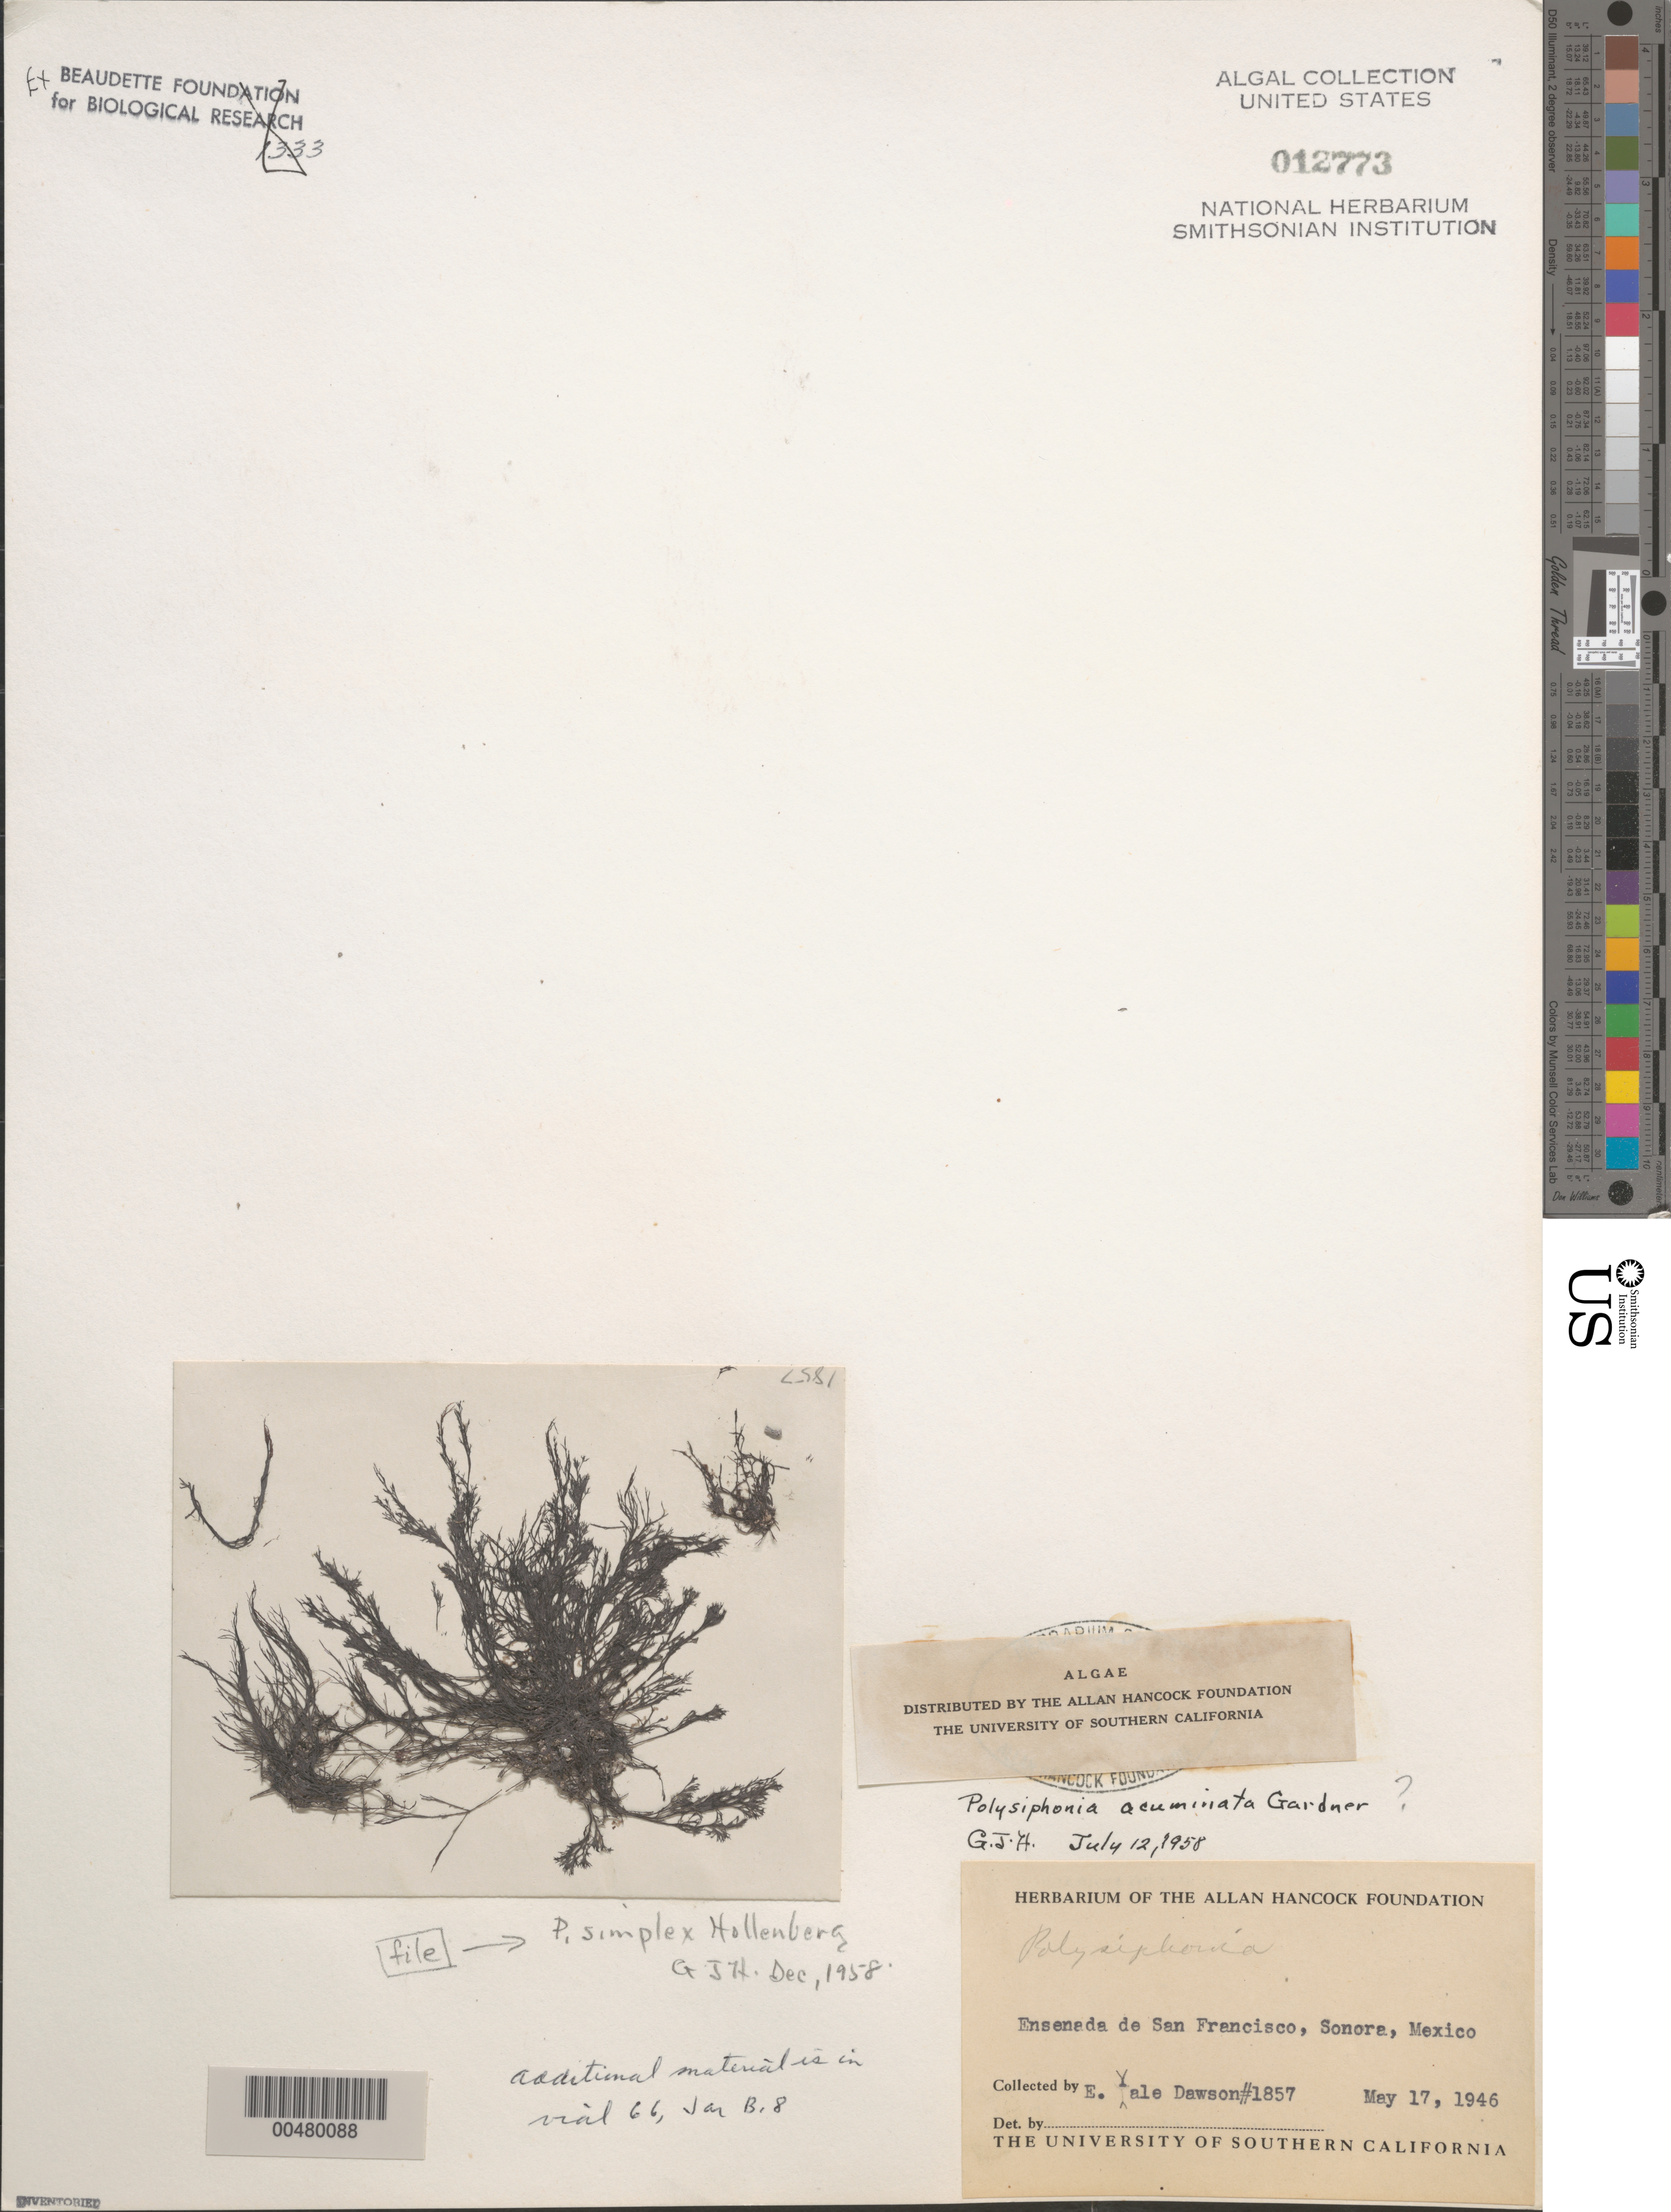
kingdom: Plantae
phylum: Rhodophyta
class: Florideophyceae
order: Ceramiales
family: Rhodomelaceae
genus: Melanothamnus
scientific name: Melanothamnus simplex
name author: (Hollenb.) Diaz-Tapia & Maggs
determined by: Algae name updating Project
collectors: E. Y. Dawson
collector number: EYD 1857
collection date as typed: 17 May 1946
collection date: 1946-05-17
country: Mexico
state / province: Sonora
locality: Ensenada de San Francisco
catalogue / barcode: US 12773